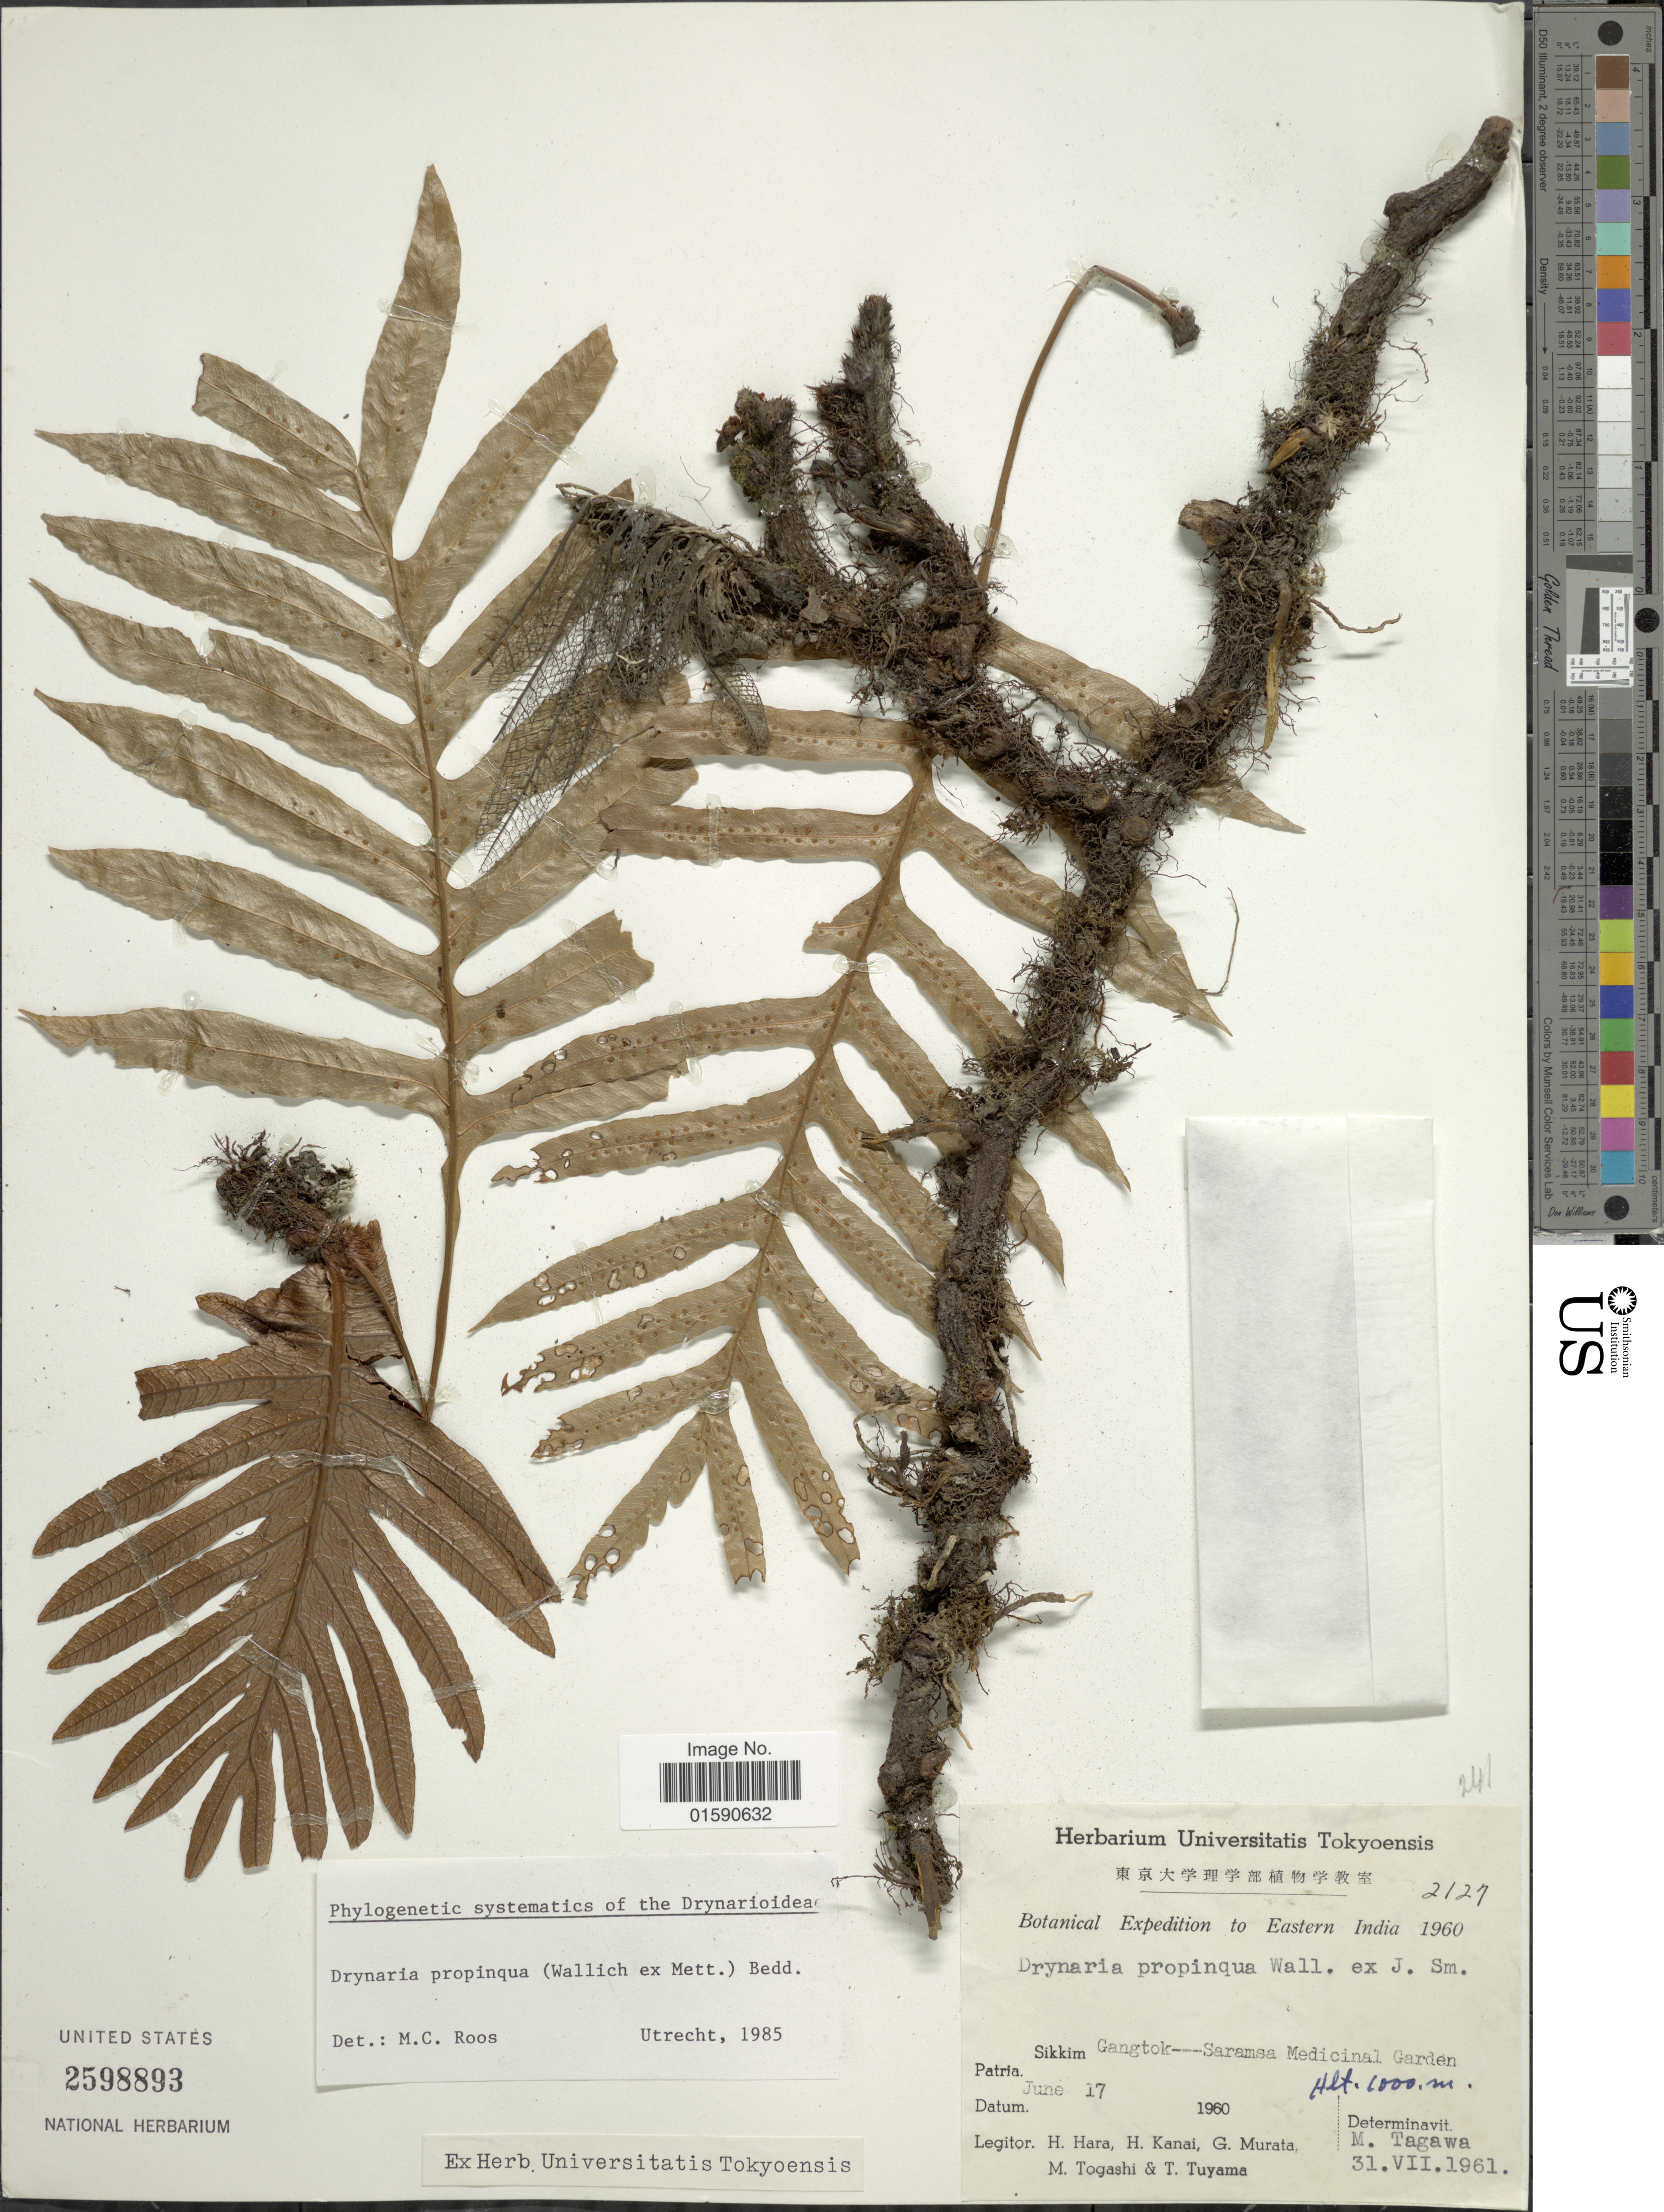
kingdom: Plantae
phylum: Tracheophyta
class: Polypodiopsida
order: Polypodiales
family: Polypodiaceae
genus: Drynaria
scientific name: Drynaria propinqua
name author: (Wall. ex Mett.) J. Sm.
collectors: H. Hara, H. Kanai, G. Murata & M. Togashi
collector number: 2127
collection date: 1960-06-17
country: India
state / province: Sikkim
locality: Gangtok Saramsa Medicinal Garden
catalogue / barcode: US 2598893